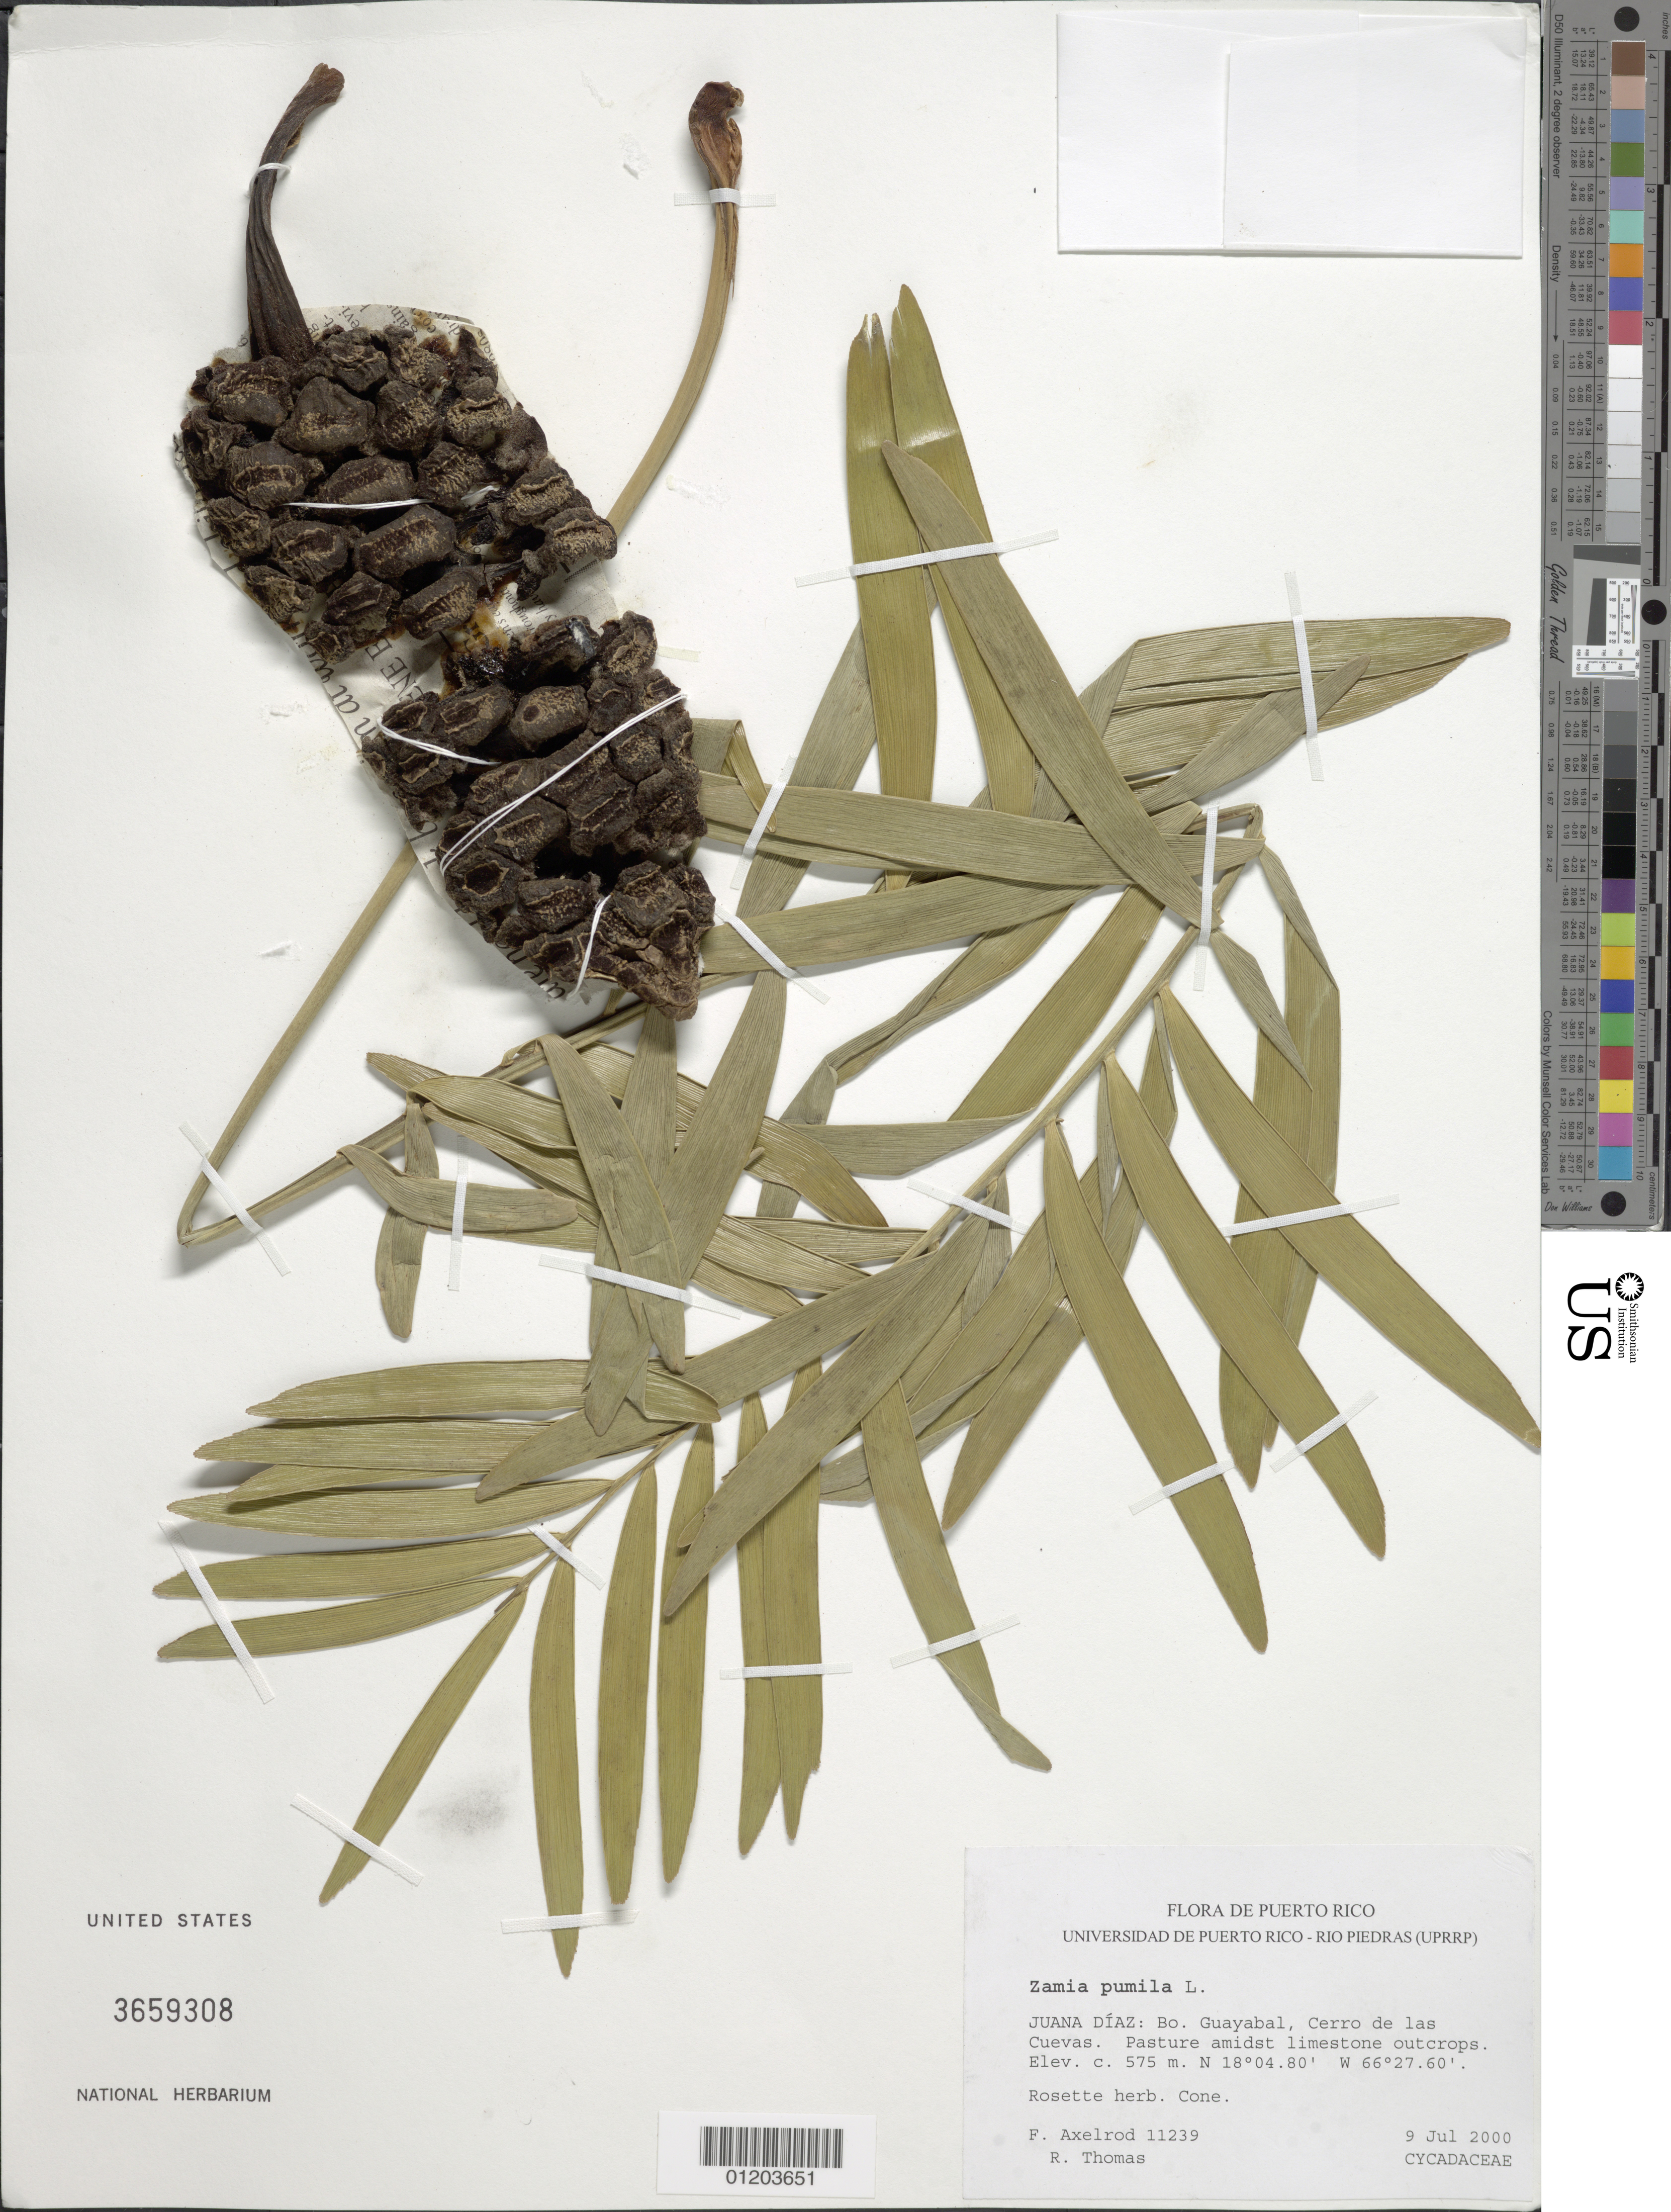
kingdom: Plantae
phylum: Tracheophyta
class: Cycadopsida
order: Cycadales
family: Zamiaceae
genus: Zamia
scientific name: Zamia pumila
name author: L.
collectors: F. S. Axelrod & R. Thomas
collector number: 11239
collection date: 2000-07-09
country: Puerto Rico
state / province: Juana Díaz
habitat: Pasture amidst limestone outcrops.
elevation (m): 575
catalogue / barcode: US 3659308